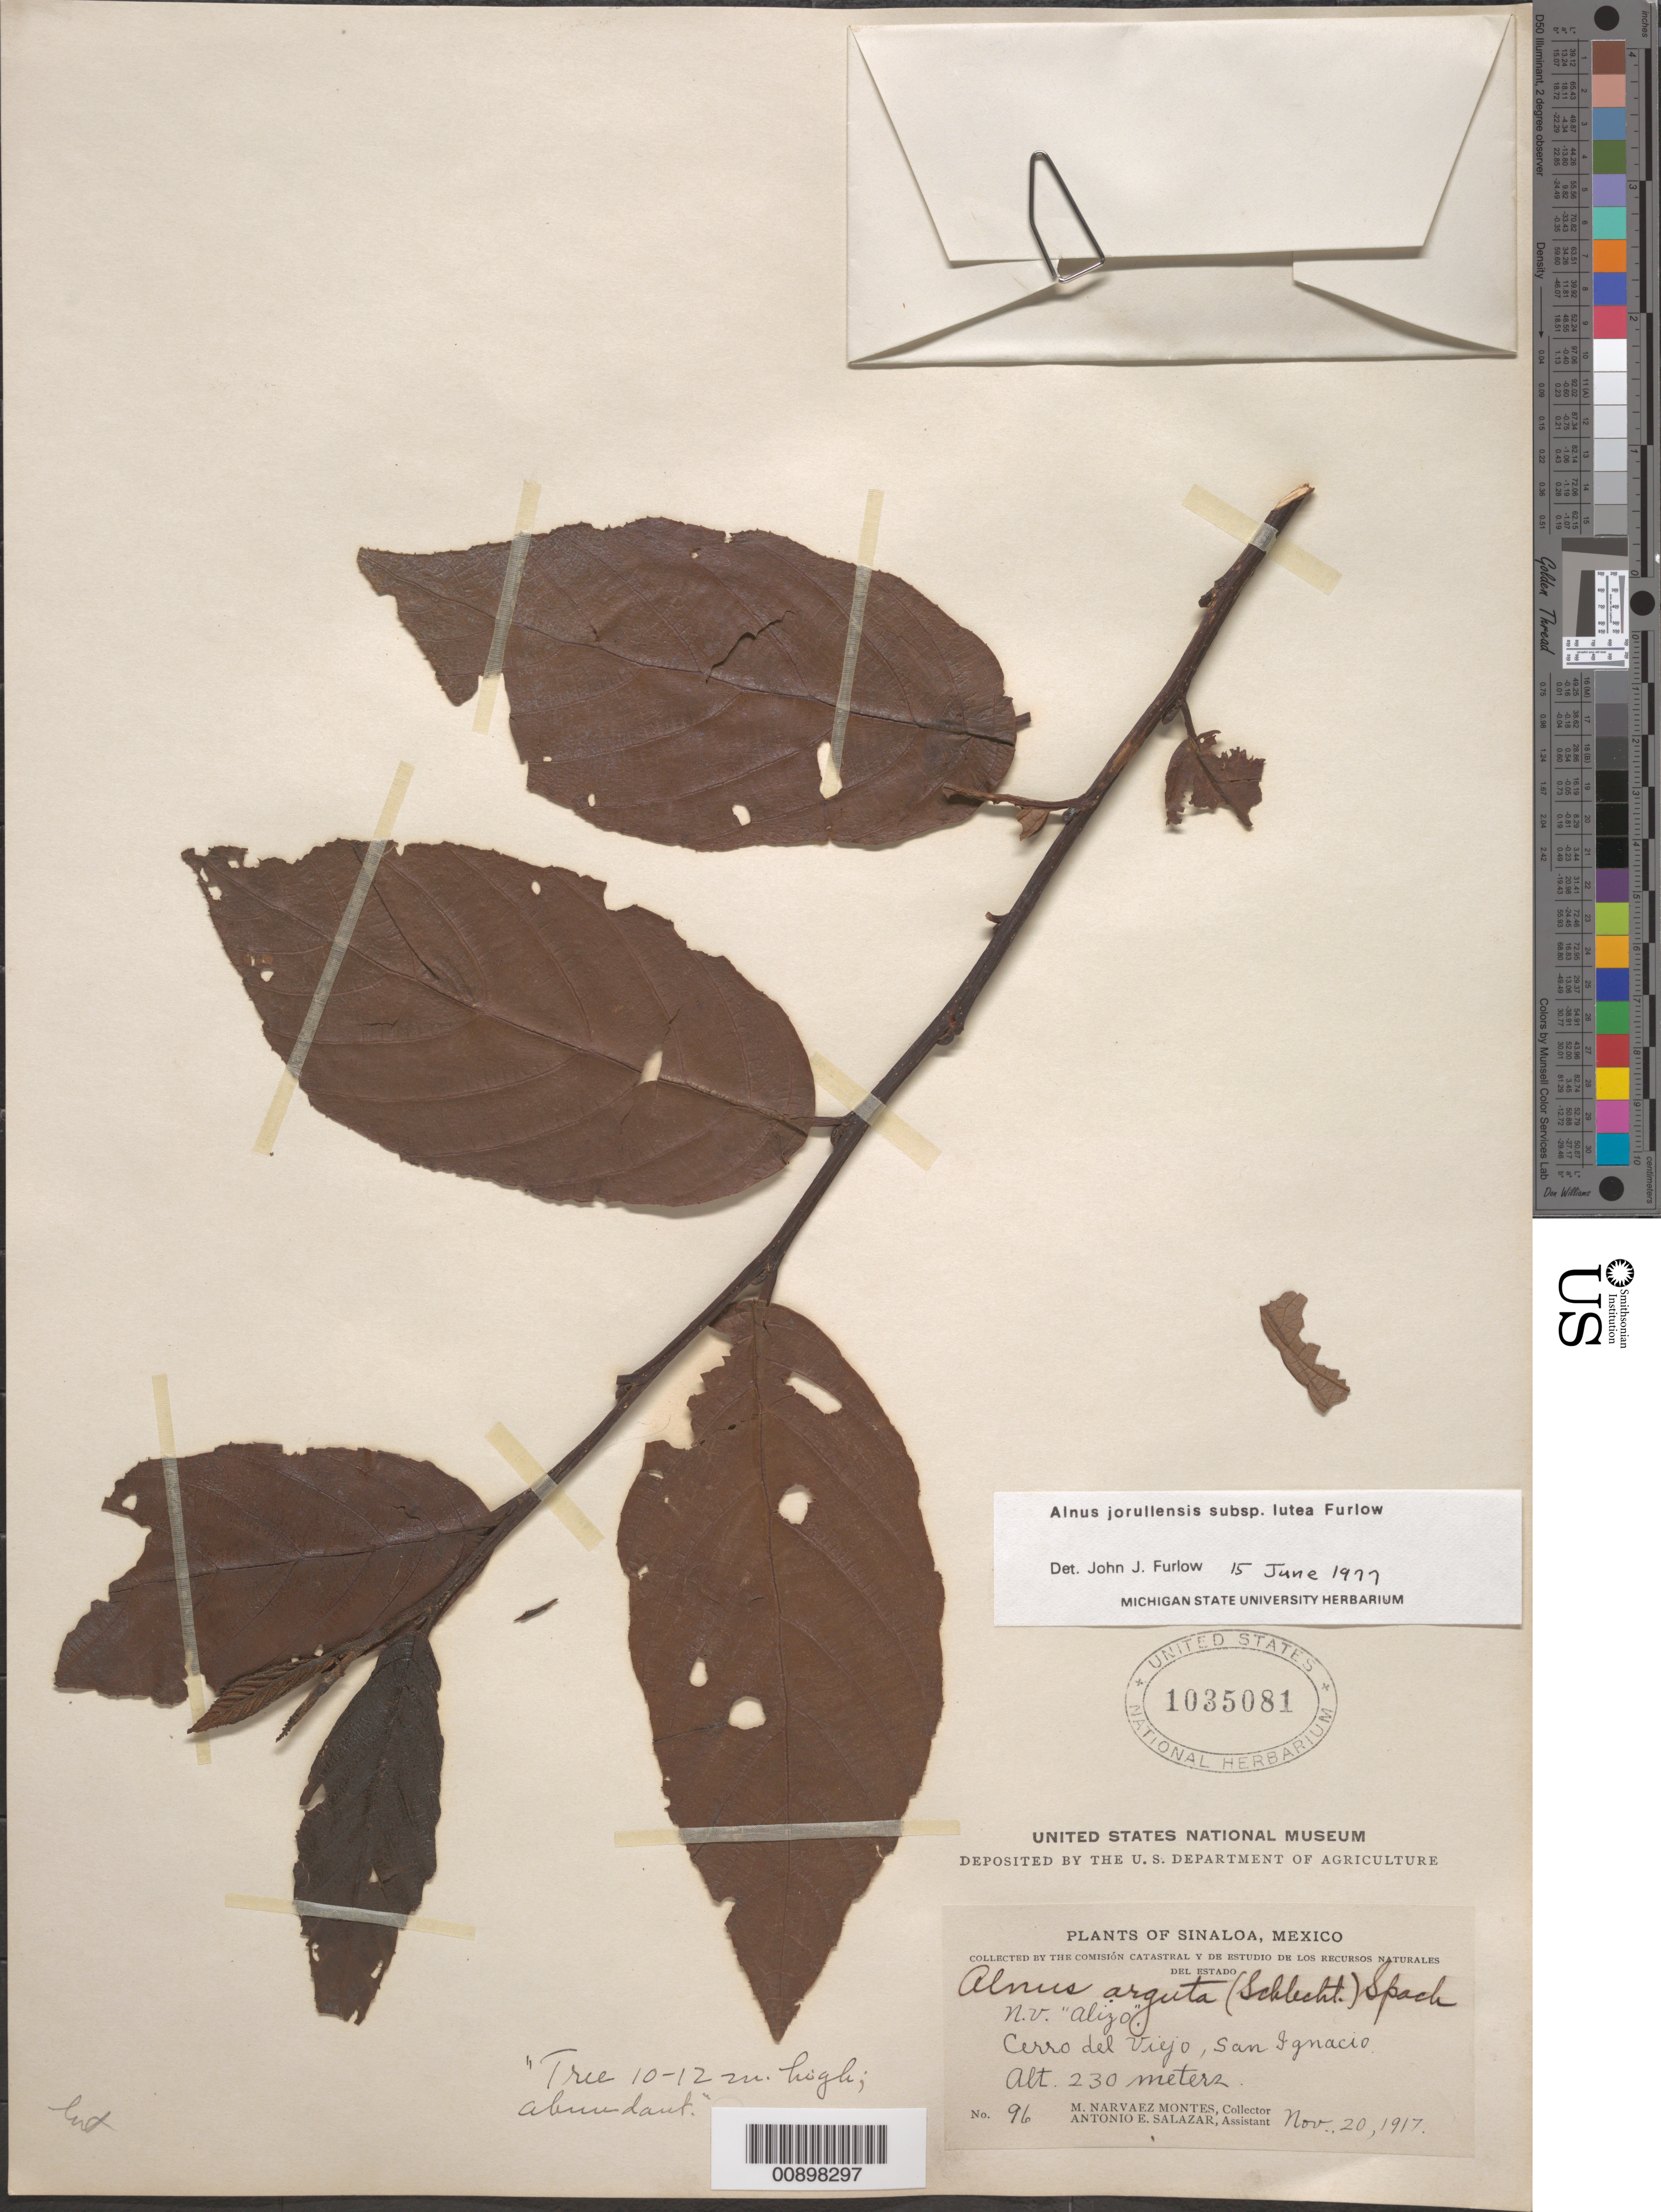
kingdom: Plantae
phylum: Tracheophyta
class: Magnoliopsida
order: Fagales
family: Betulaceae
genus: Alnus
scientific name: Alnus jorullensis subsp. lutea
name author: Furlow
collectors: M. Narvaez-Montes & A. E. Salazar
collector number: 96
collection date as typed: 20 Nov 1917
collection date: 1917-11-20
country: Mexico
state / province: Sinaloa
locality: Cerro del Viejo, San Ignacio, Sinaloa.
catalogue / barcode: US 1035081